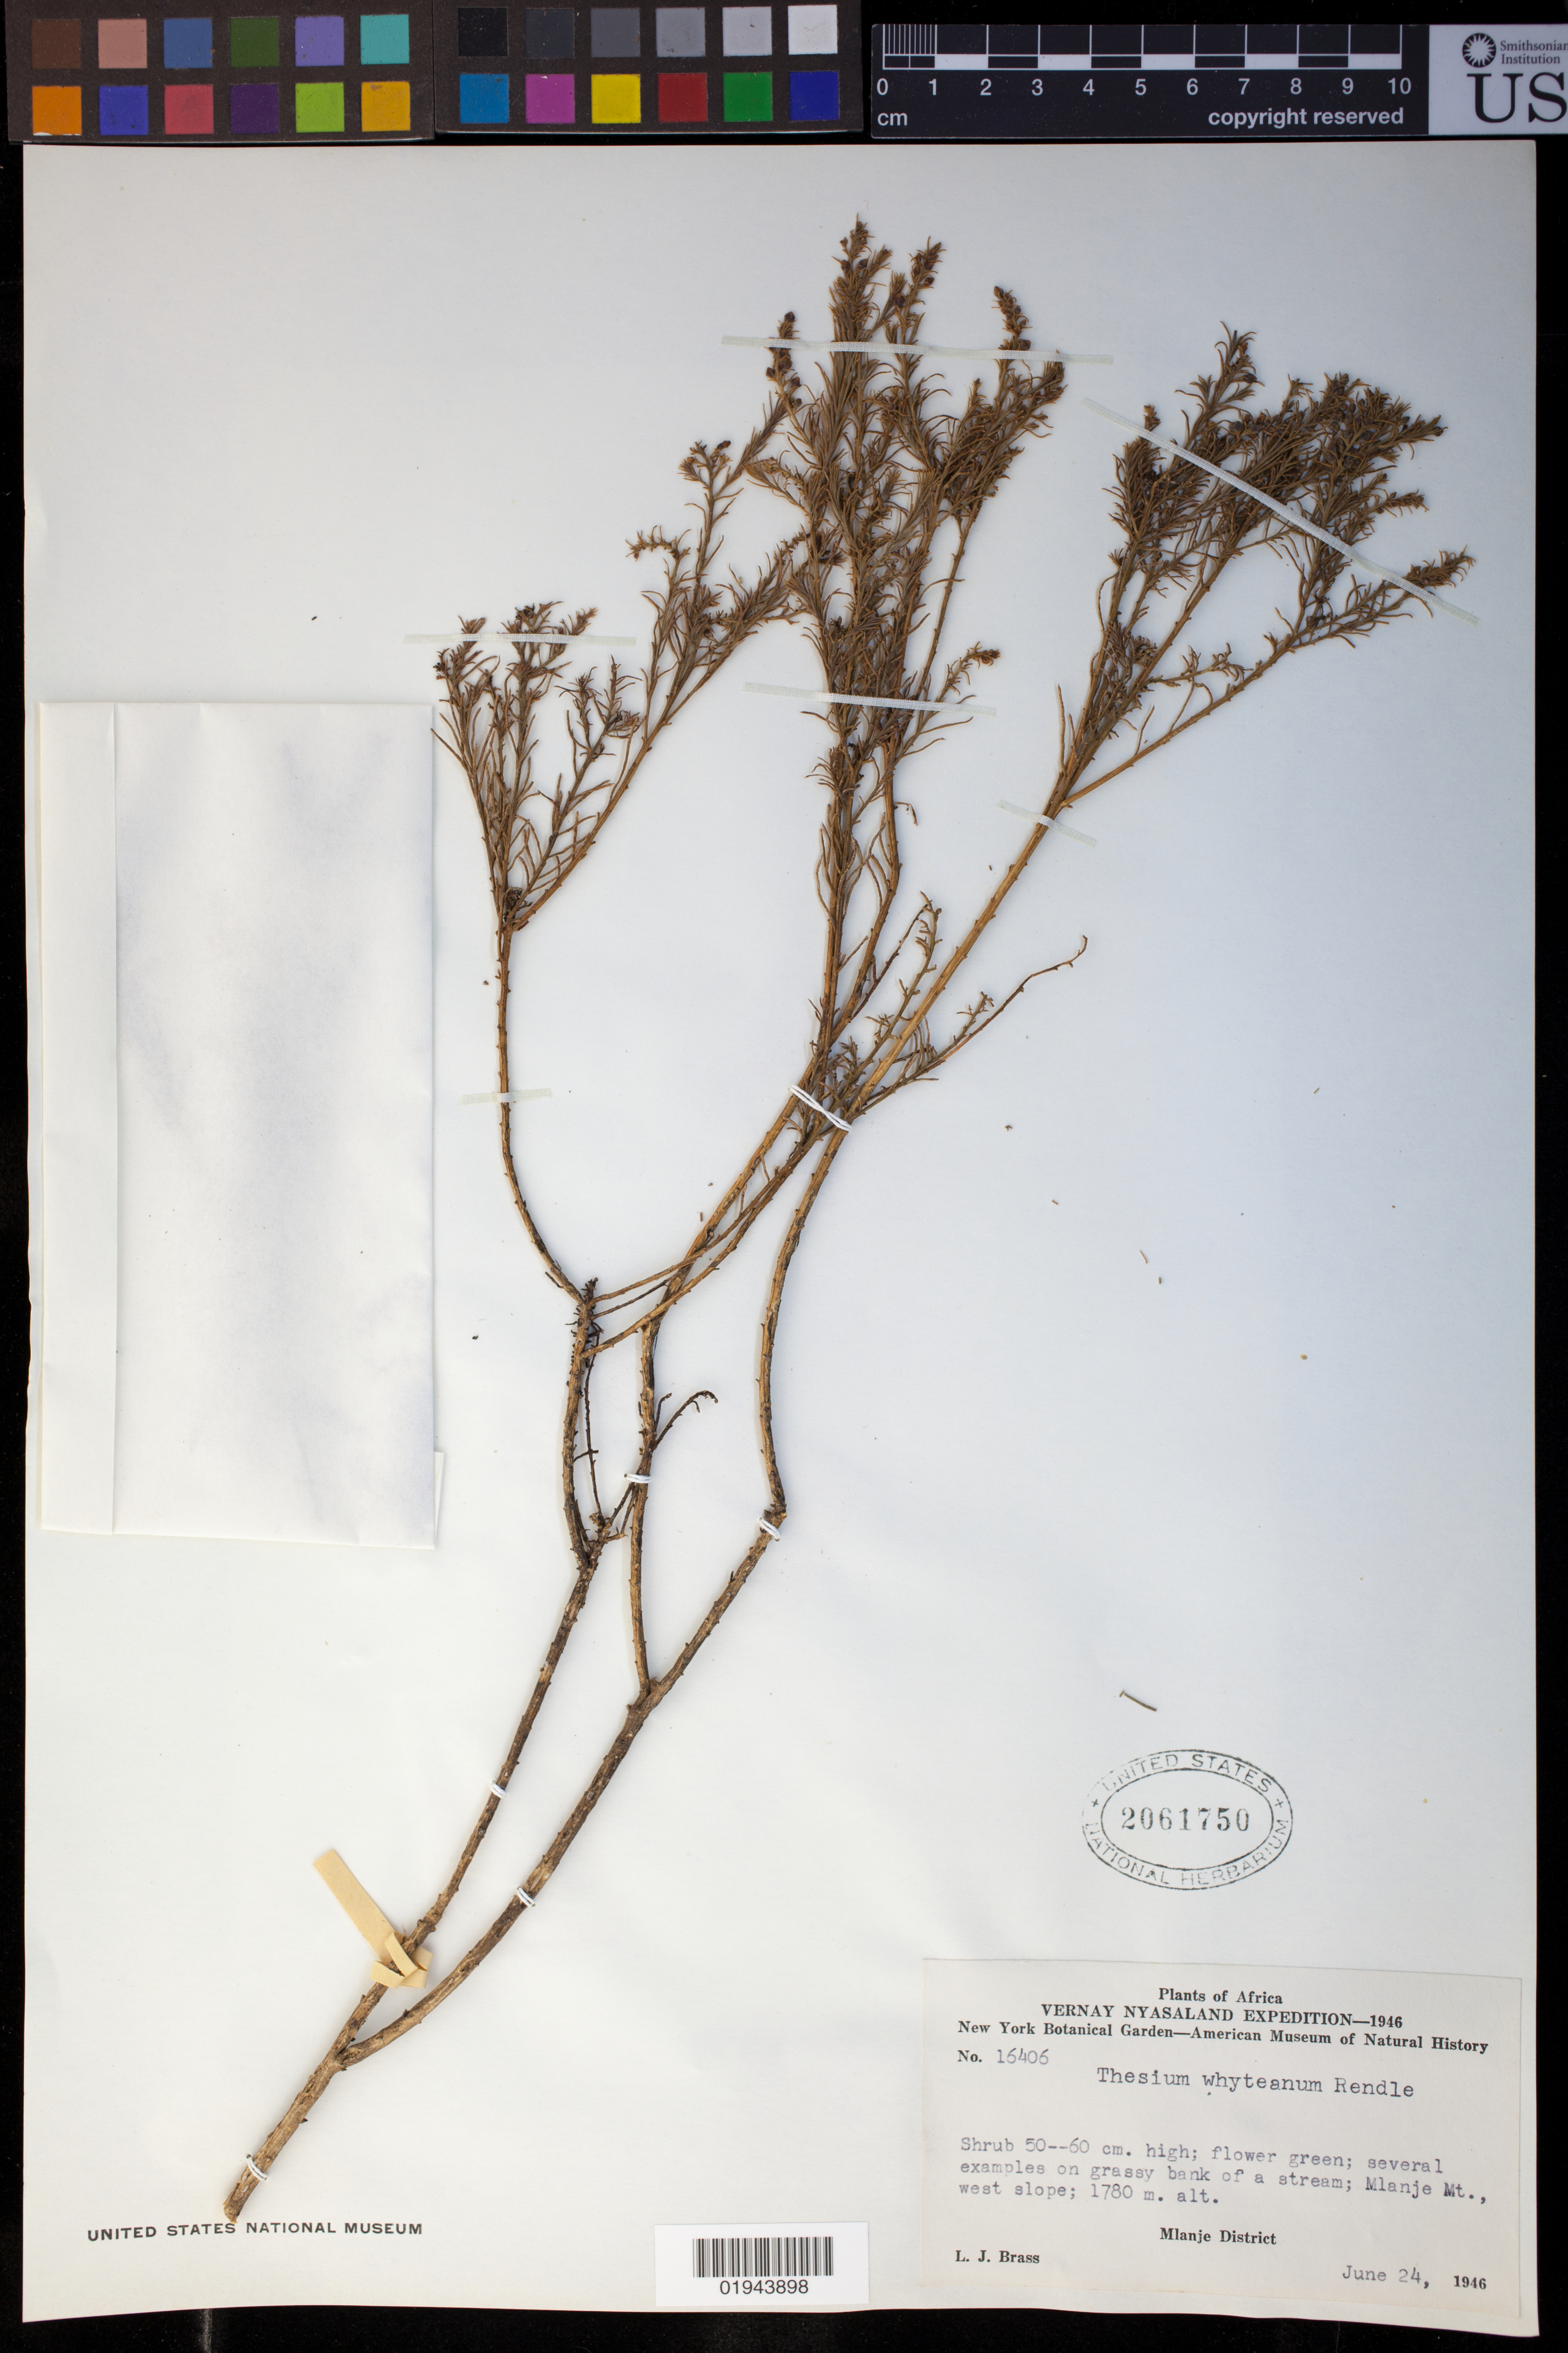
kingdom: Plantae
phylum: Tracheophyta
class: Magnoliopsida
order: Santalales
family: Thesiaceae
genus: Thesium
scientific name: Thesium whyteanum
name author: Rendle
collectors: L. J. Brass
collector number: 16405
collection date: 1946-06-24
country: Malawi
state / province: Southern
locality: Mlanje Mt., west slope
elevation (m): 1780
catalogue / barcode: US 2061750